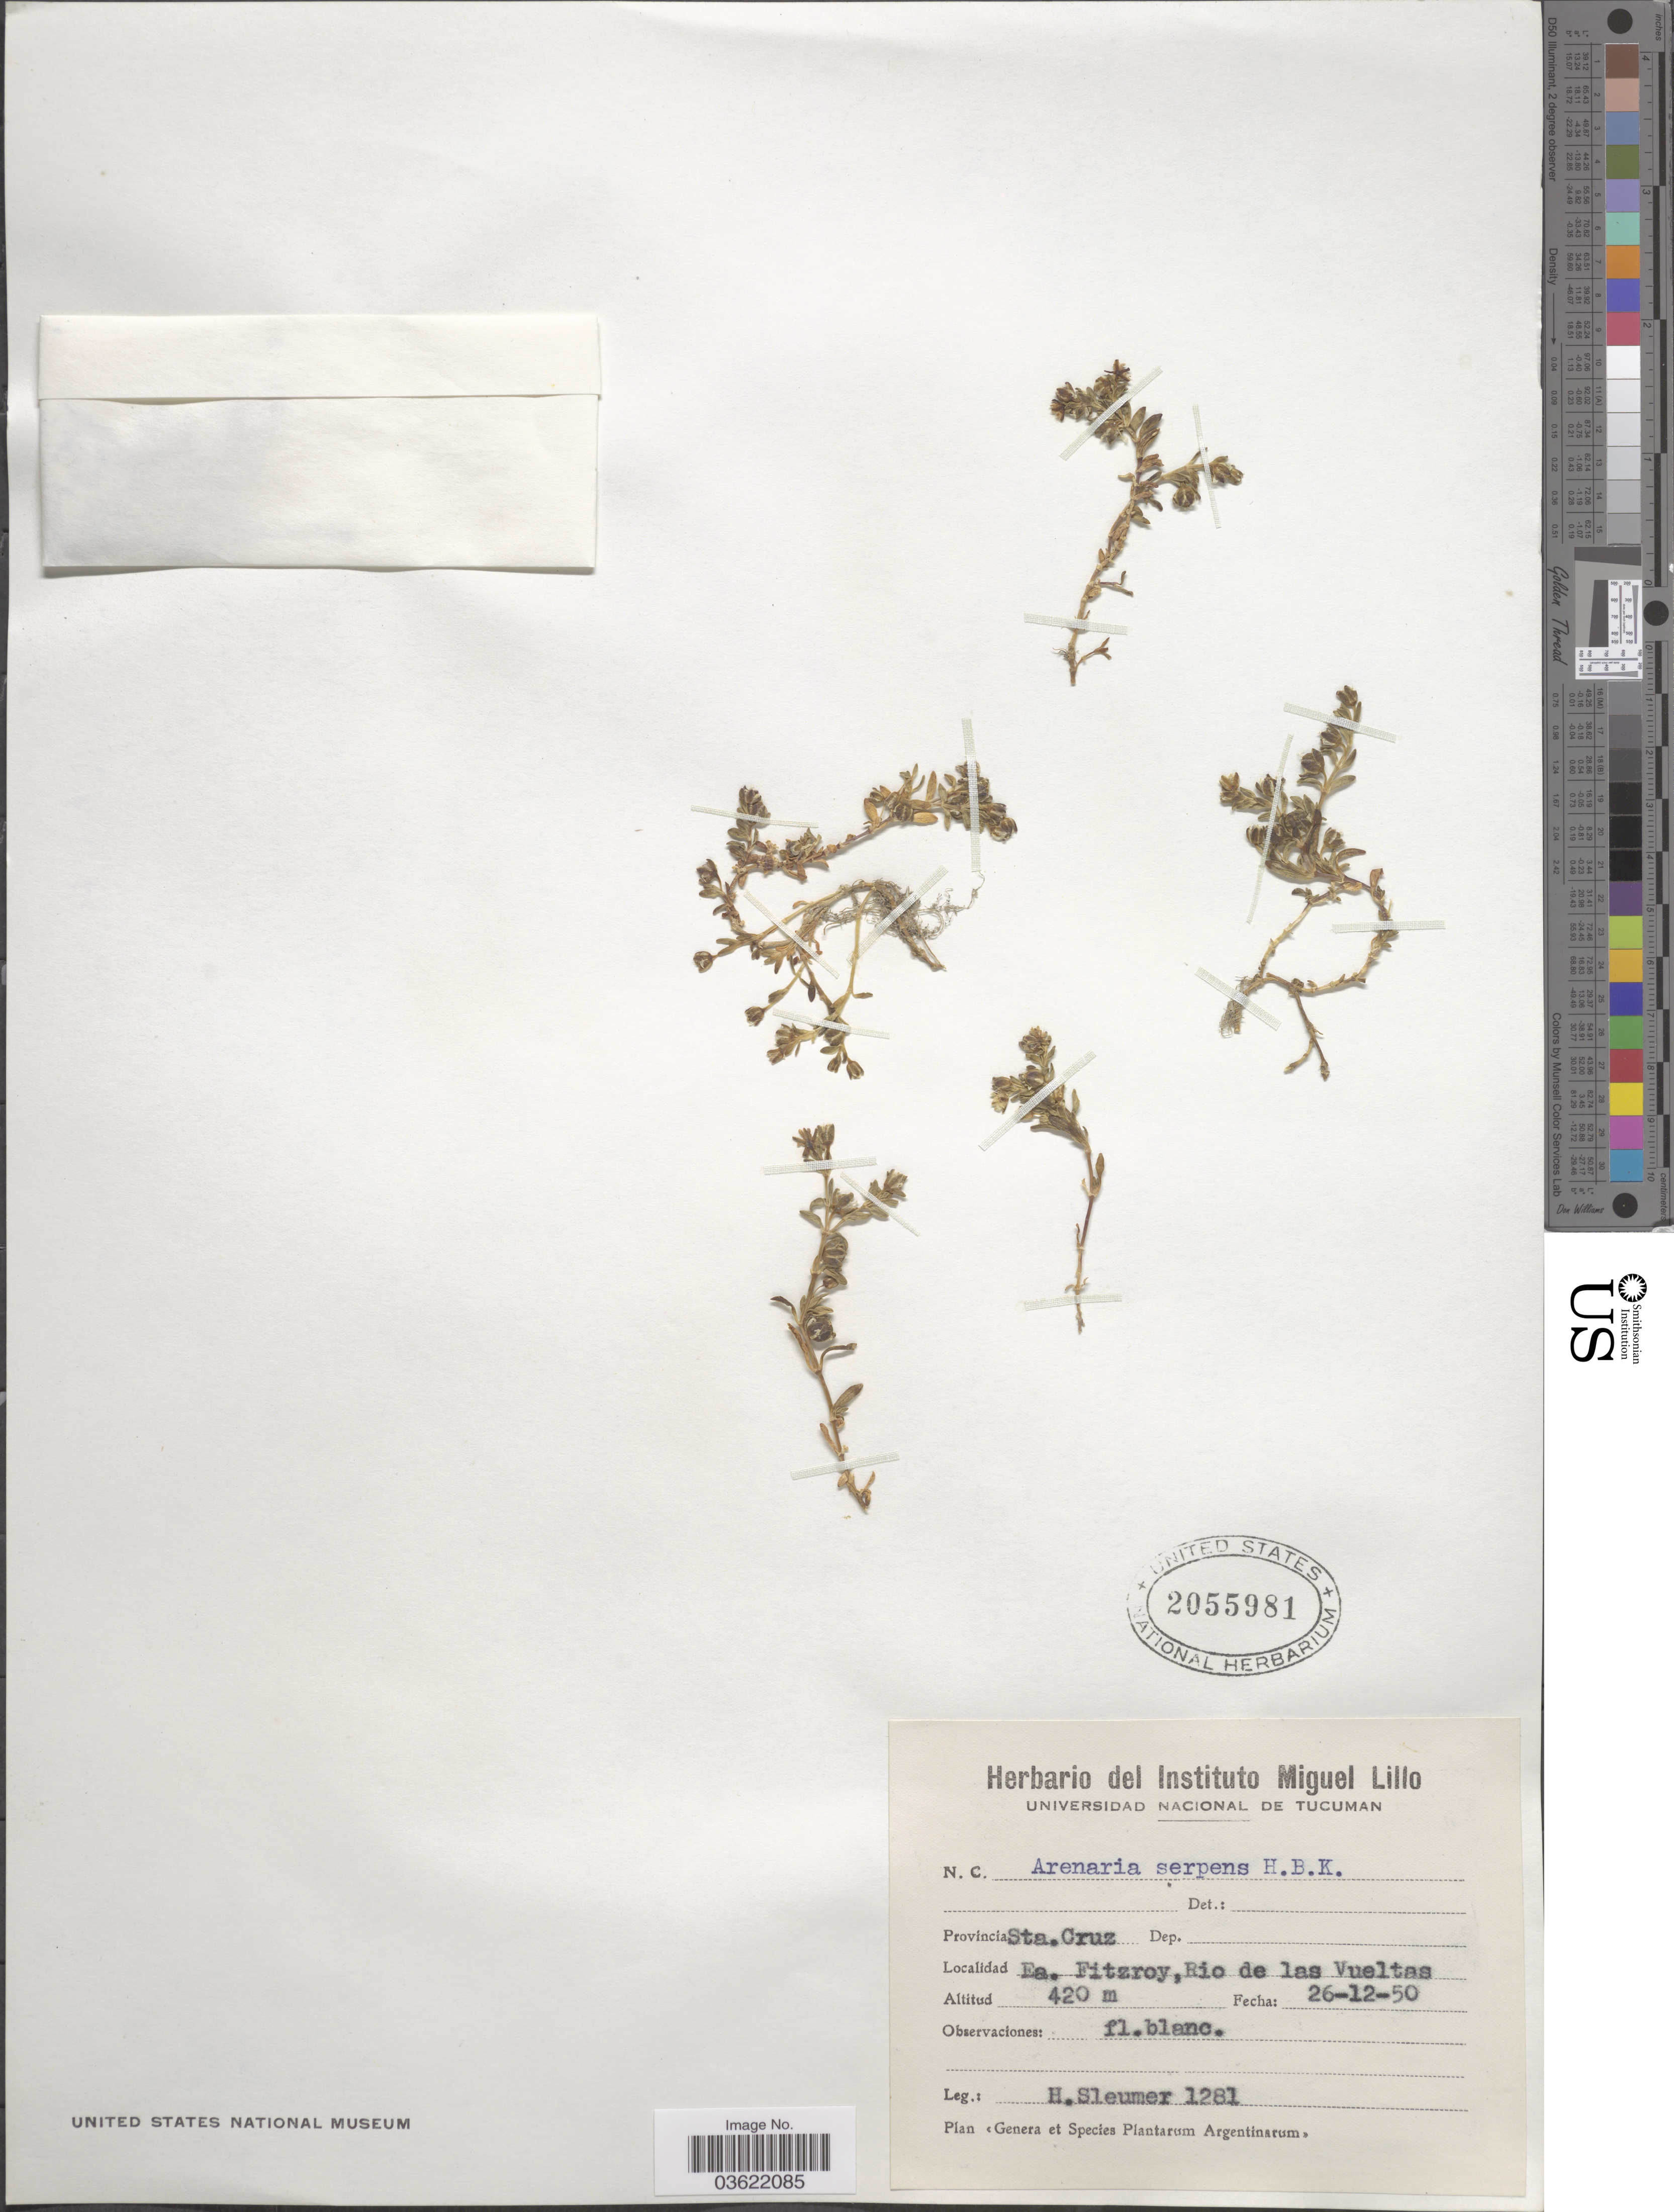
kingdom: Plantae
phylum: Tracheophyta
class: Magnoliopsida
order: Caryophyllales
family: Caryophyllaceae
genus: Arenaria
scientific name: Arenaria serpens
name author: Kunth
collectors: H. O. Sleumer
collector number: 1281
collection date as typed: Transcribed d/m/y: 26/12/50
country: Argentina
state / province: Santa Cruz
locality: Ea. Fitzroy, Rio de las Vueltas.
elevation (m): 420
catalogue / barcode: US 2055981